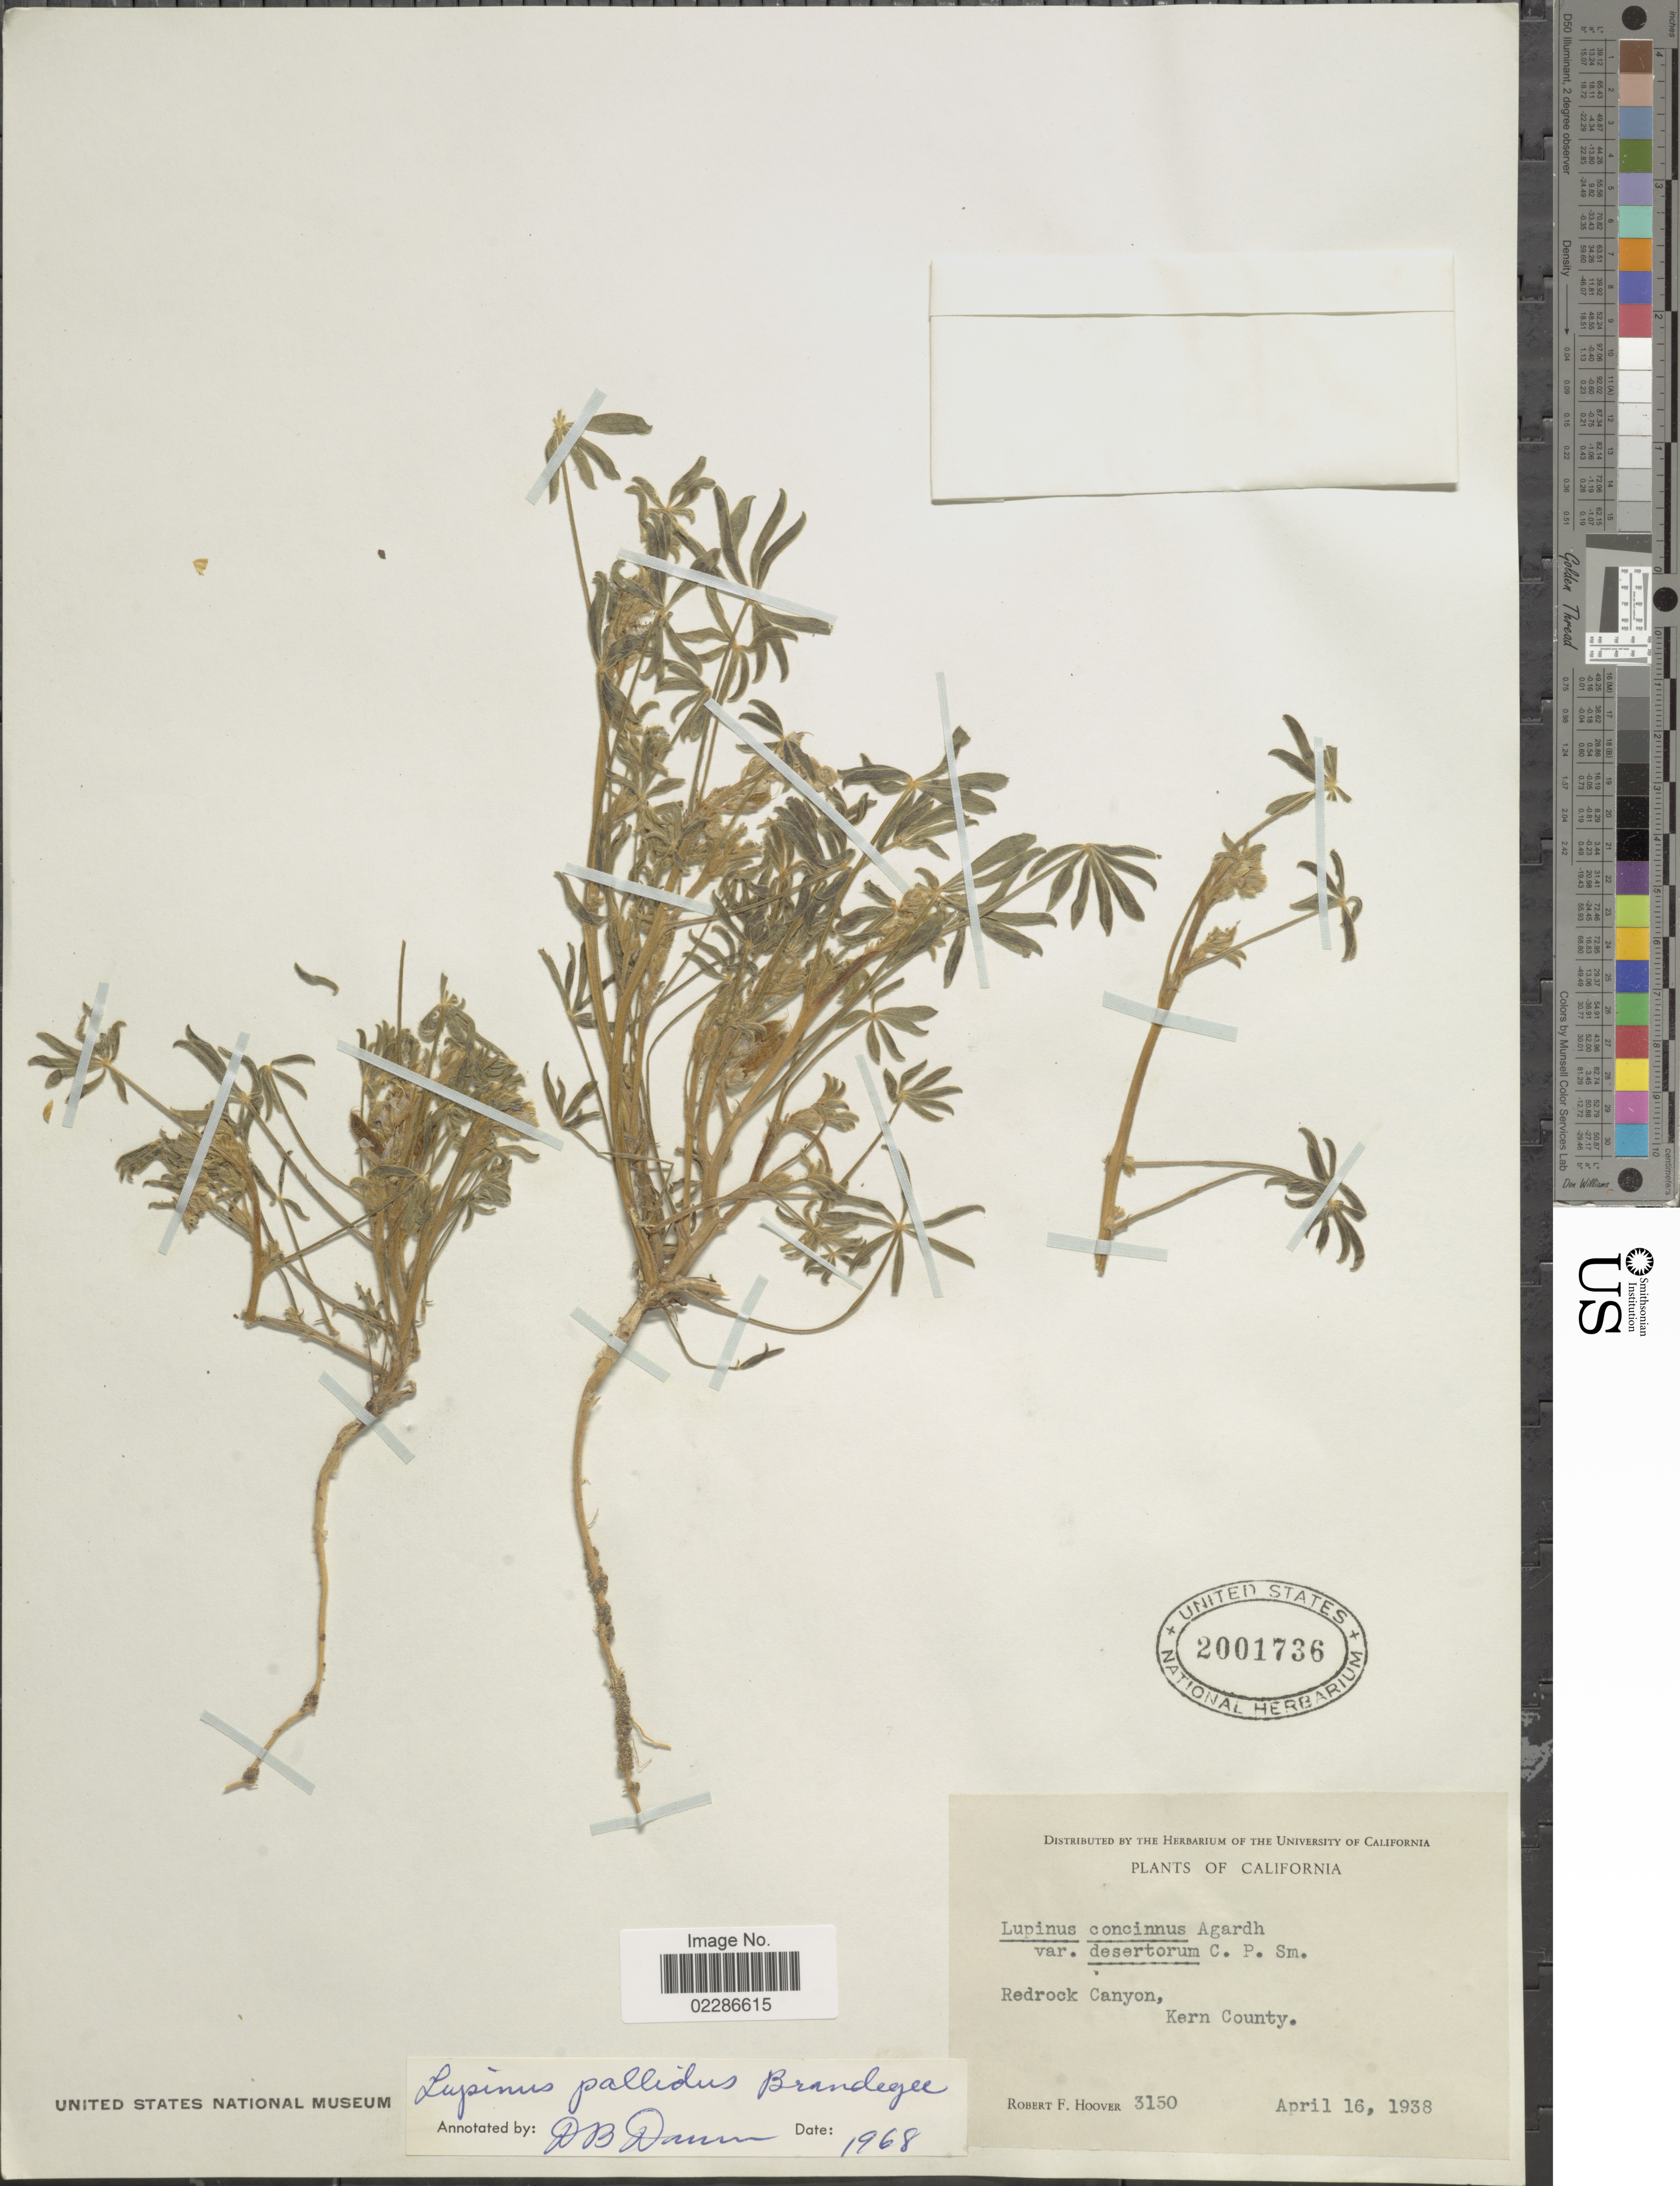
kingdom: Plantae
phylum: Tracheophyta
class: Magnoliopsida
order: Fabales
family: Fabaceae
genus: Lupinus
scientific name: Lupinus pallidus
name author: Brandegee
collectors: R. F. Hoover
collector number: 3150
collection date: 1938-04-16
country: United States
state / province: California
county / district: Kern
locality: Redrock Canyon, Kern County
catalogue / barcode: US 2001736